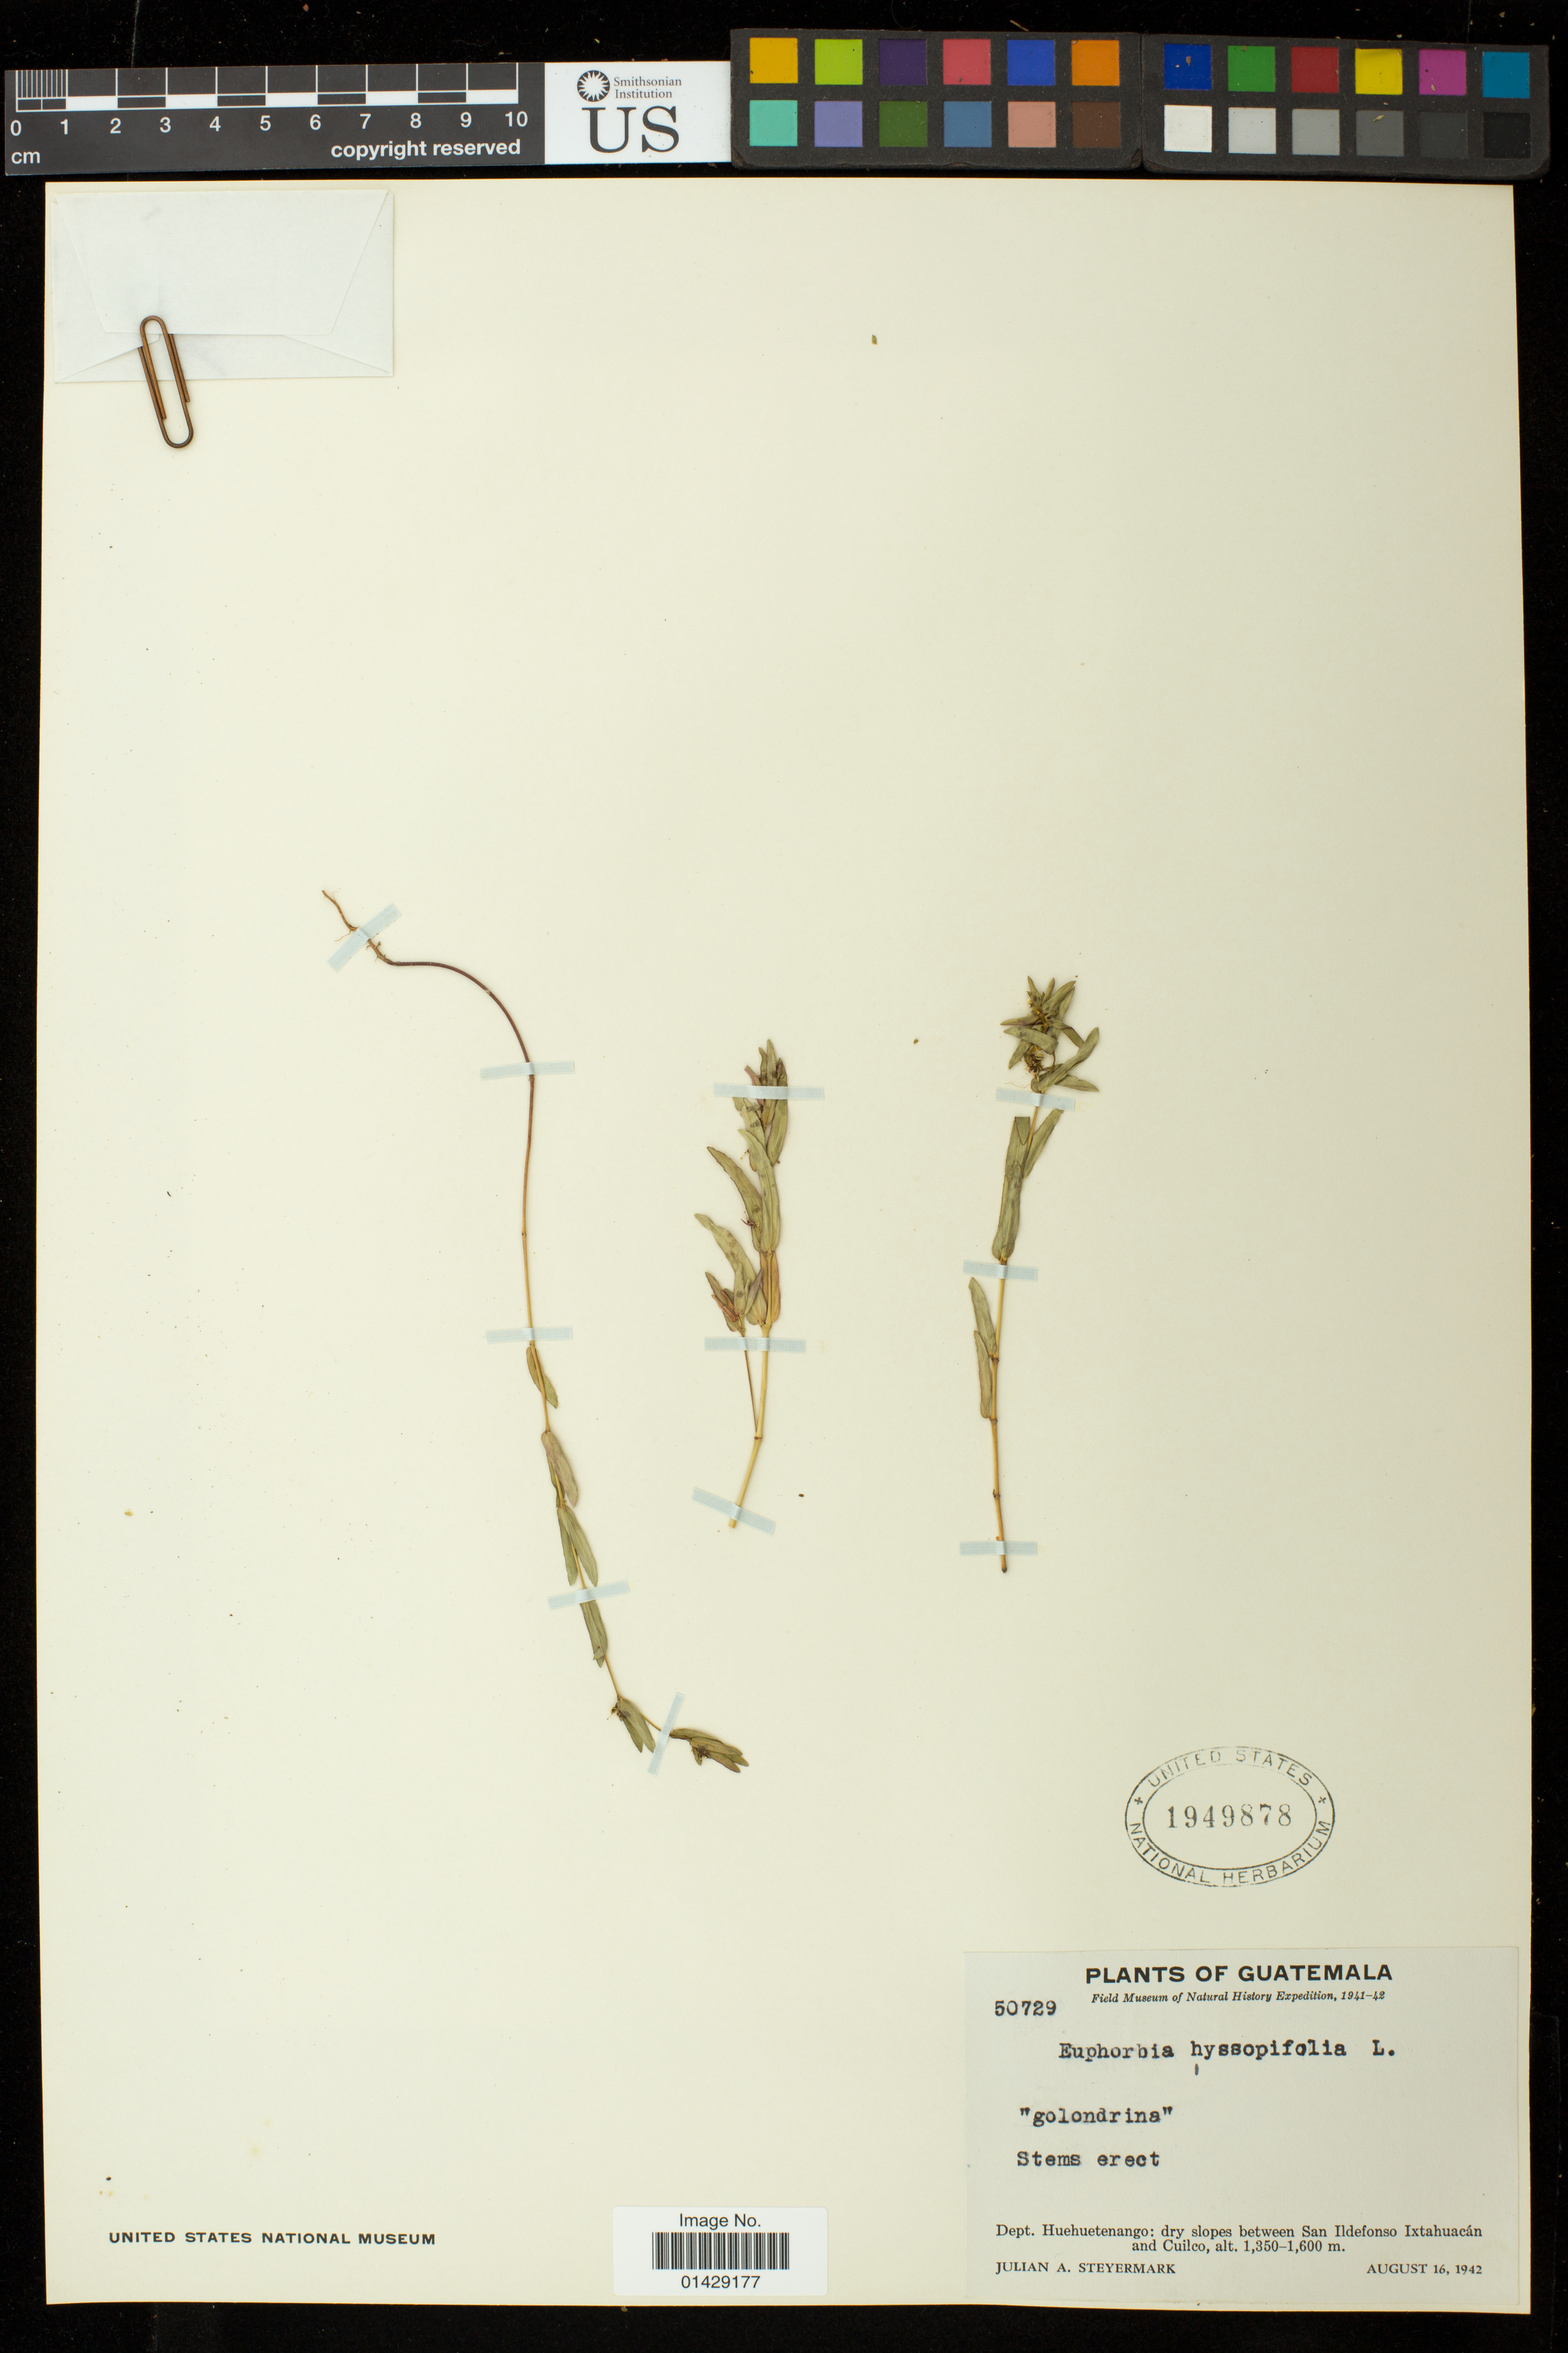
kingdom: Plantae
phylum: Tracheophyta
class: Magnoliopsida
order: Malpighiales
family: Euphorbiaceae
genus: Euphorbia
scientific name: Euphorbia hyssopifolia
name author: L.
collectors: J. Steyermark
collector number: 50729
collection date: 1942-08-16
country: Guatemala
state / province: Huehuetenango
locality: Dry slopes between San Ildefonso Ixtahuacan and Cuilco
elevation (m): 1350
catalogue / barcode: US 1949878